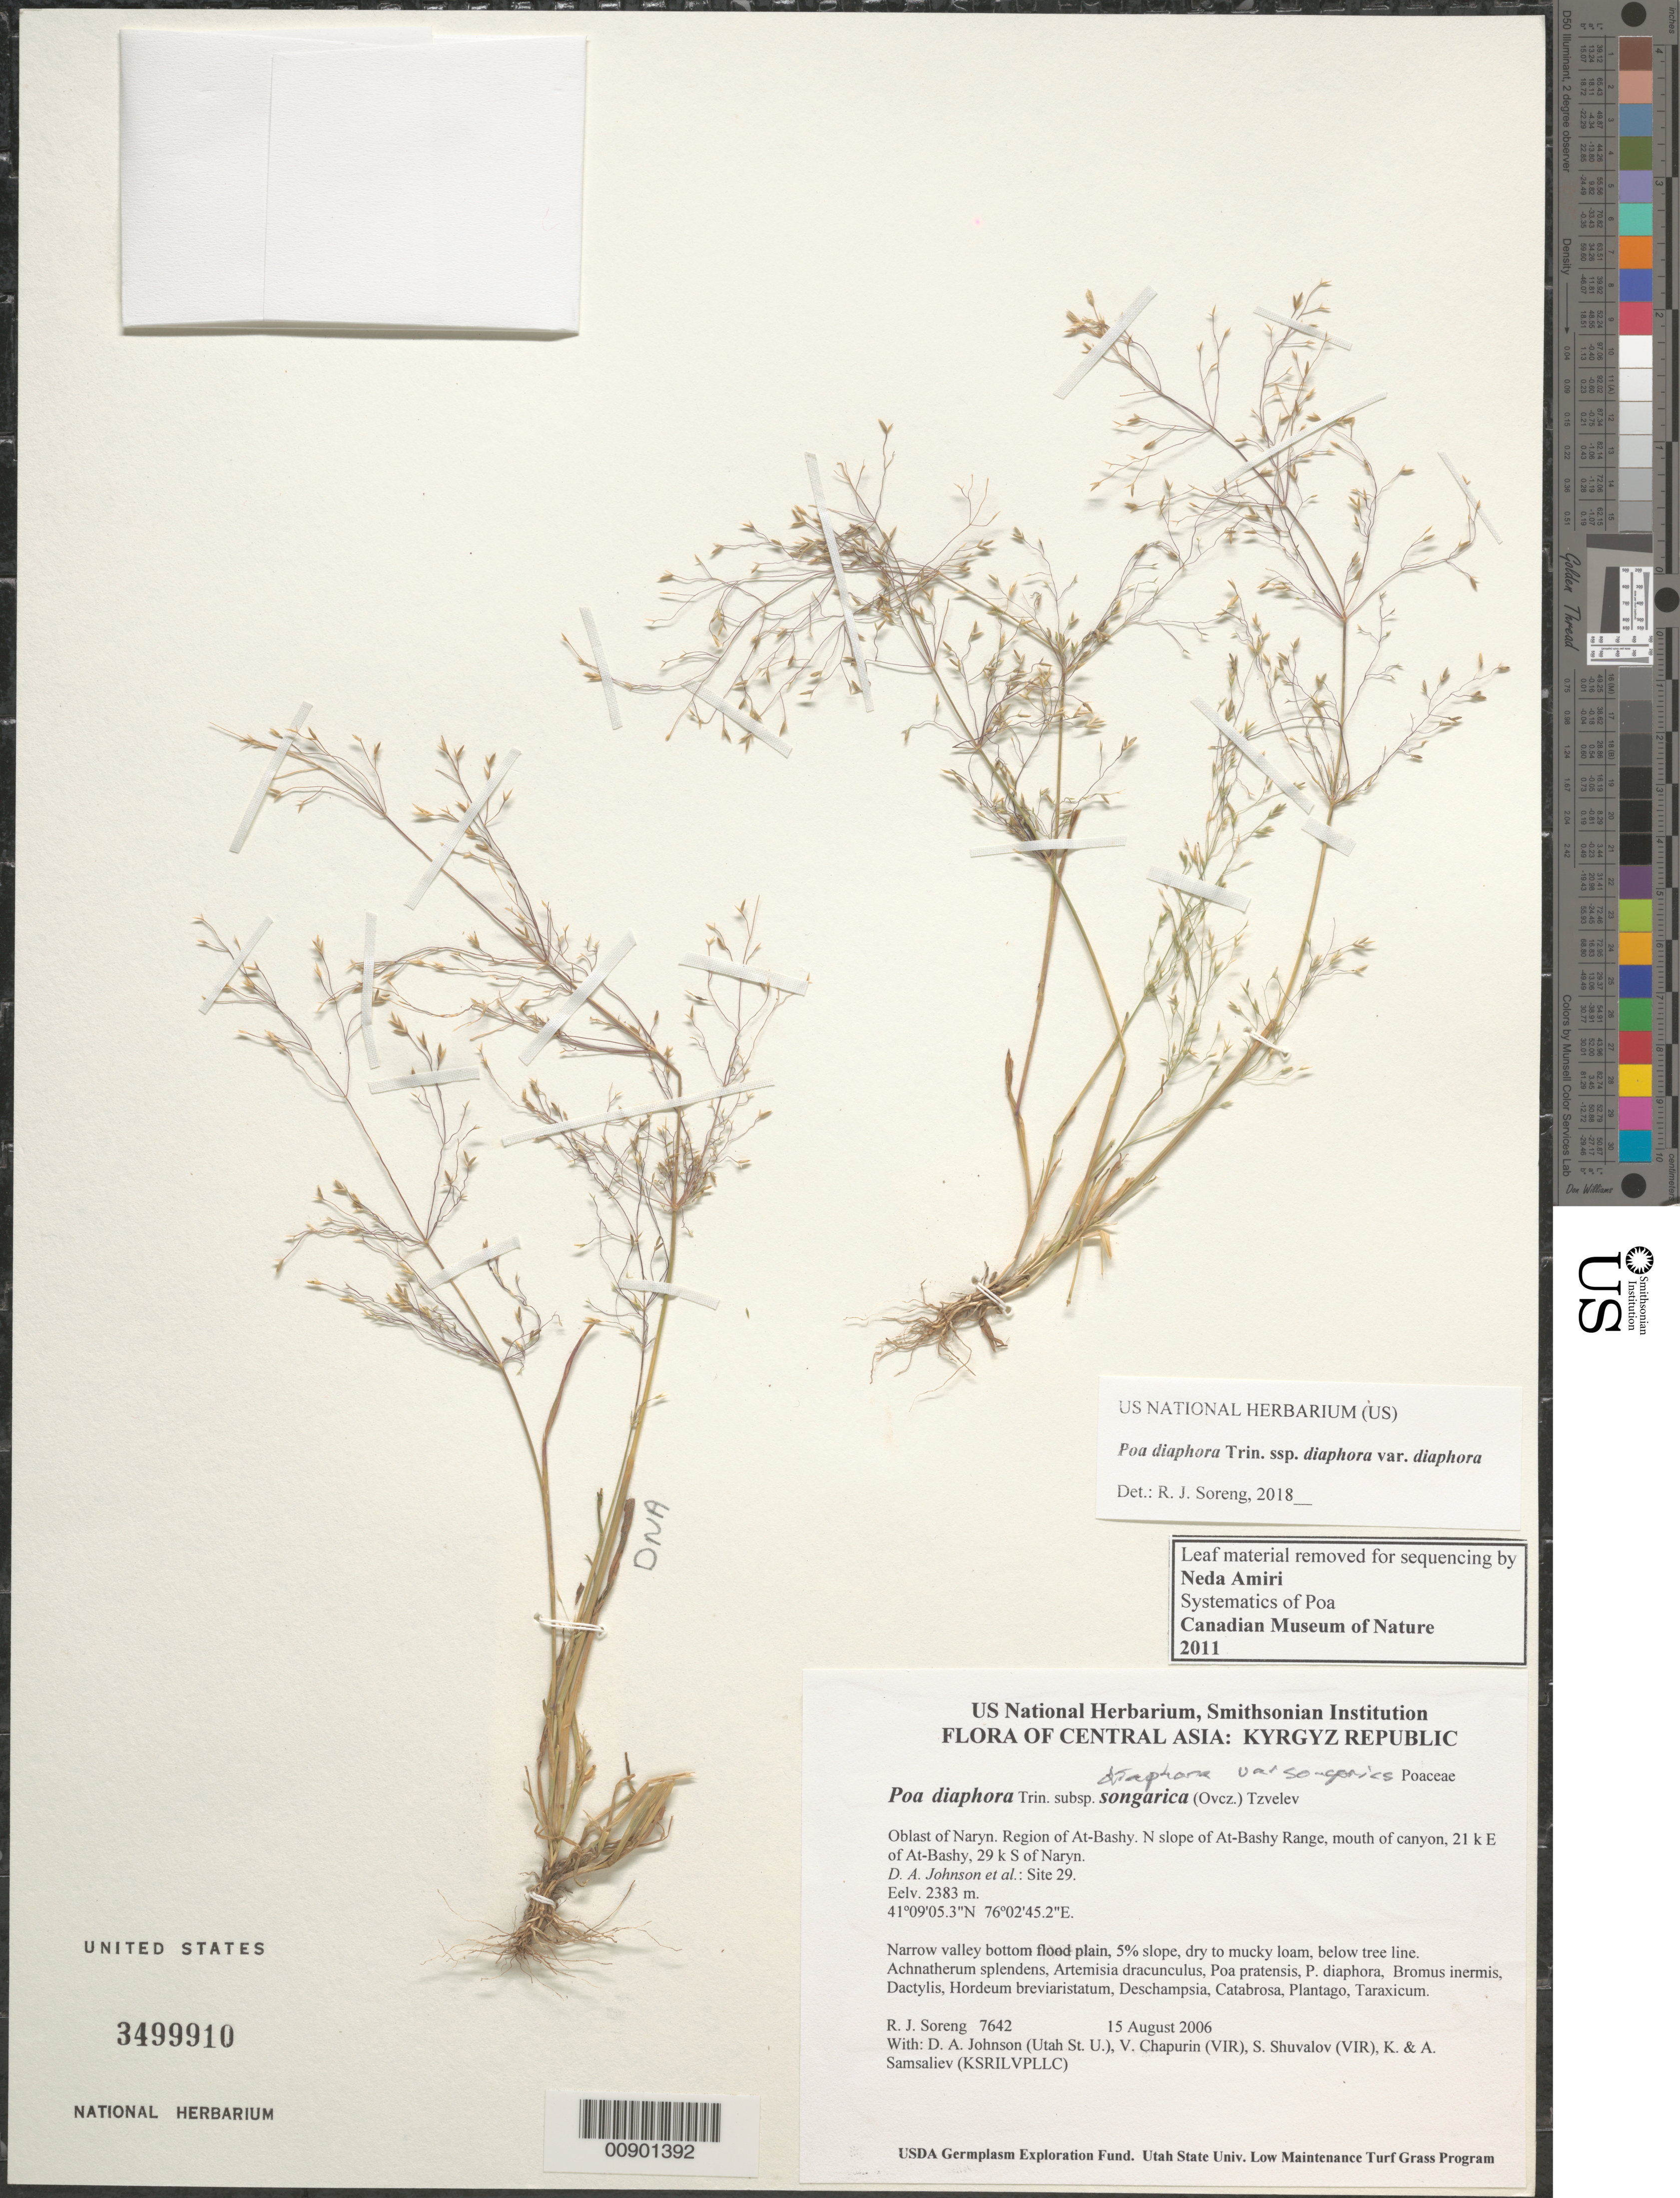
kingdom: Plantae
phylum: Tracheophyta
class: Liliopsida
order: Poales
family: Poaceae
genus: Poa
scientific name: Poa diaphora subsp. diaphora var. songarica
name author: (Schrenk ex Fisch. & C.A. Mey.) Soreng et al.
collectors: R. J. Soreng, D. Johnson, S. Shuvalov, V. Chapurin, K. Samsaliev & A. Samsaliev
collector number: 7642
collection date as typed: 15 Aug 2006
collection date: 2006-08-15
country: Kyrgyzstan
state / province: Naryn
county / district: At-Bashy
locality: N slope of At-Bashy Range, mouth of canyon, 21 km E of At-Bashy, 29 km S of Naryn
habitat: Narrow valley bottom flood plain, 5% slope, dry to mucky loam, below tree line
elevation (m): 2383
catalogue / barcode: US 3499910